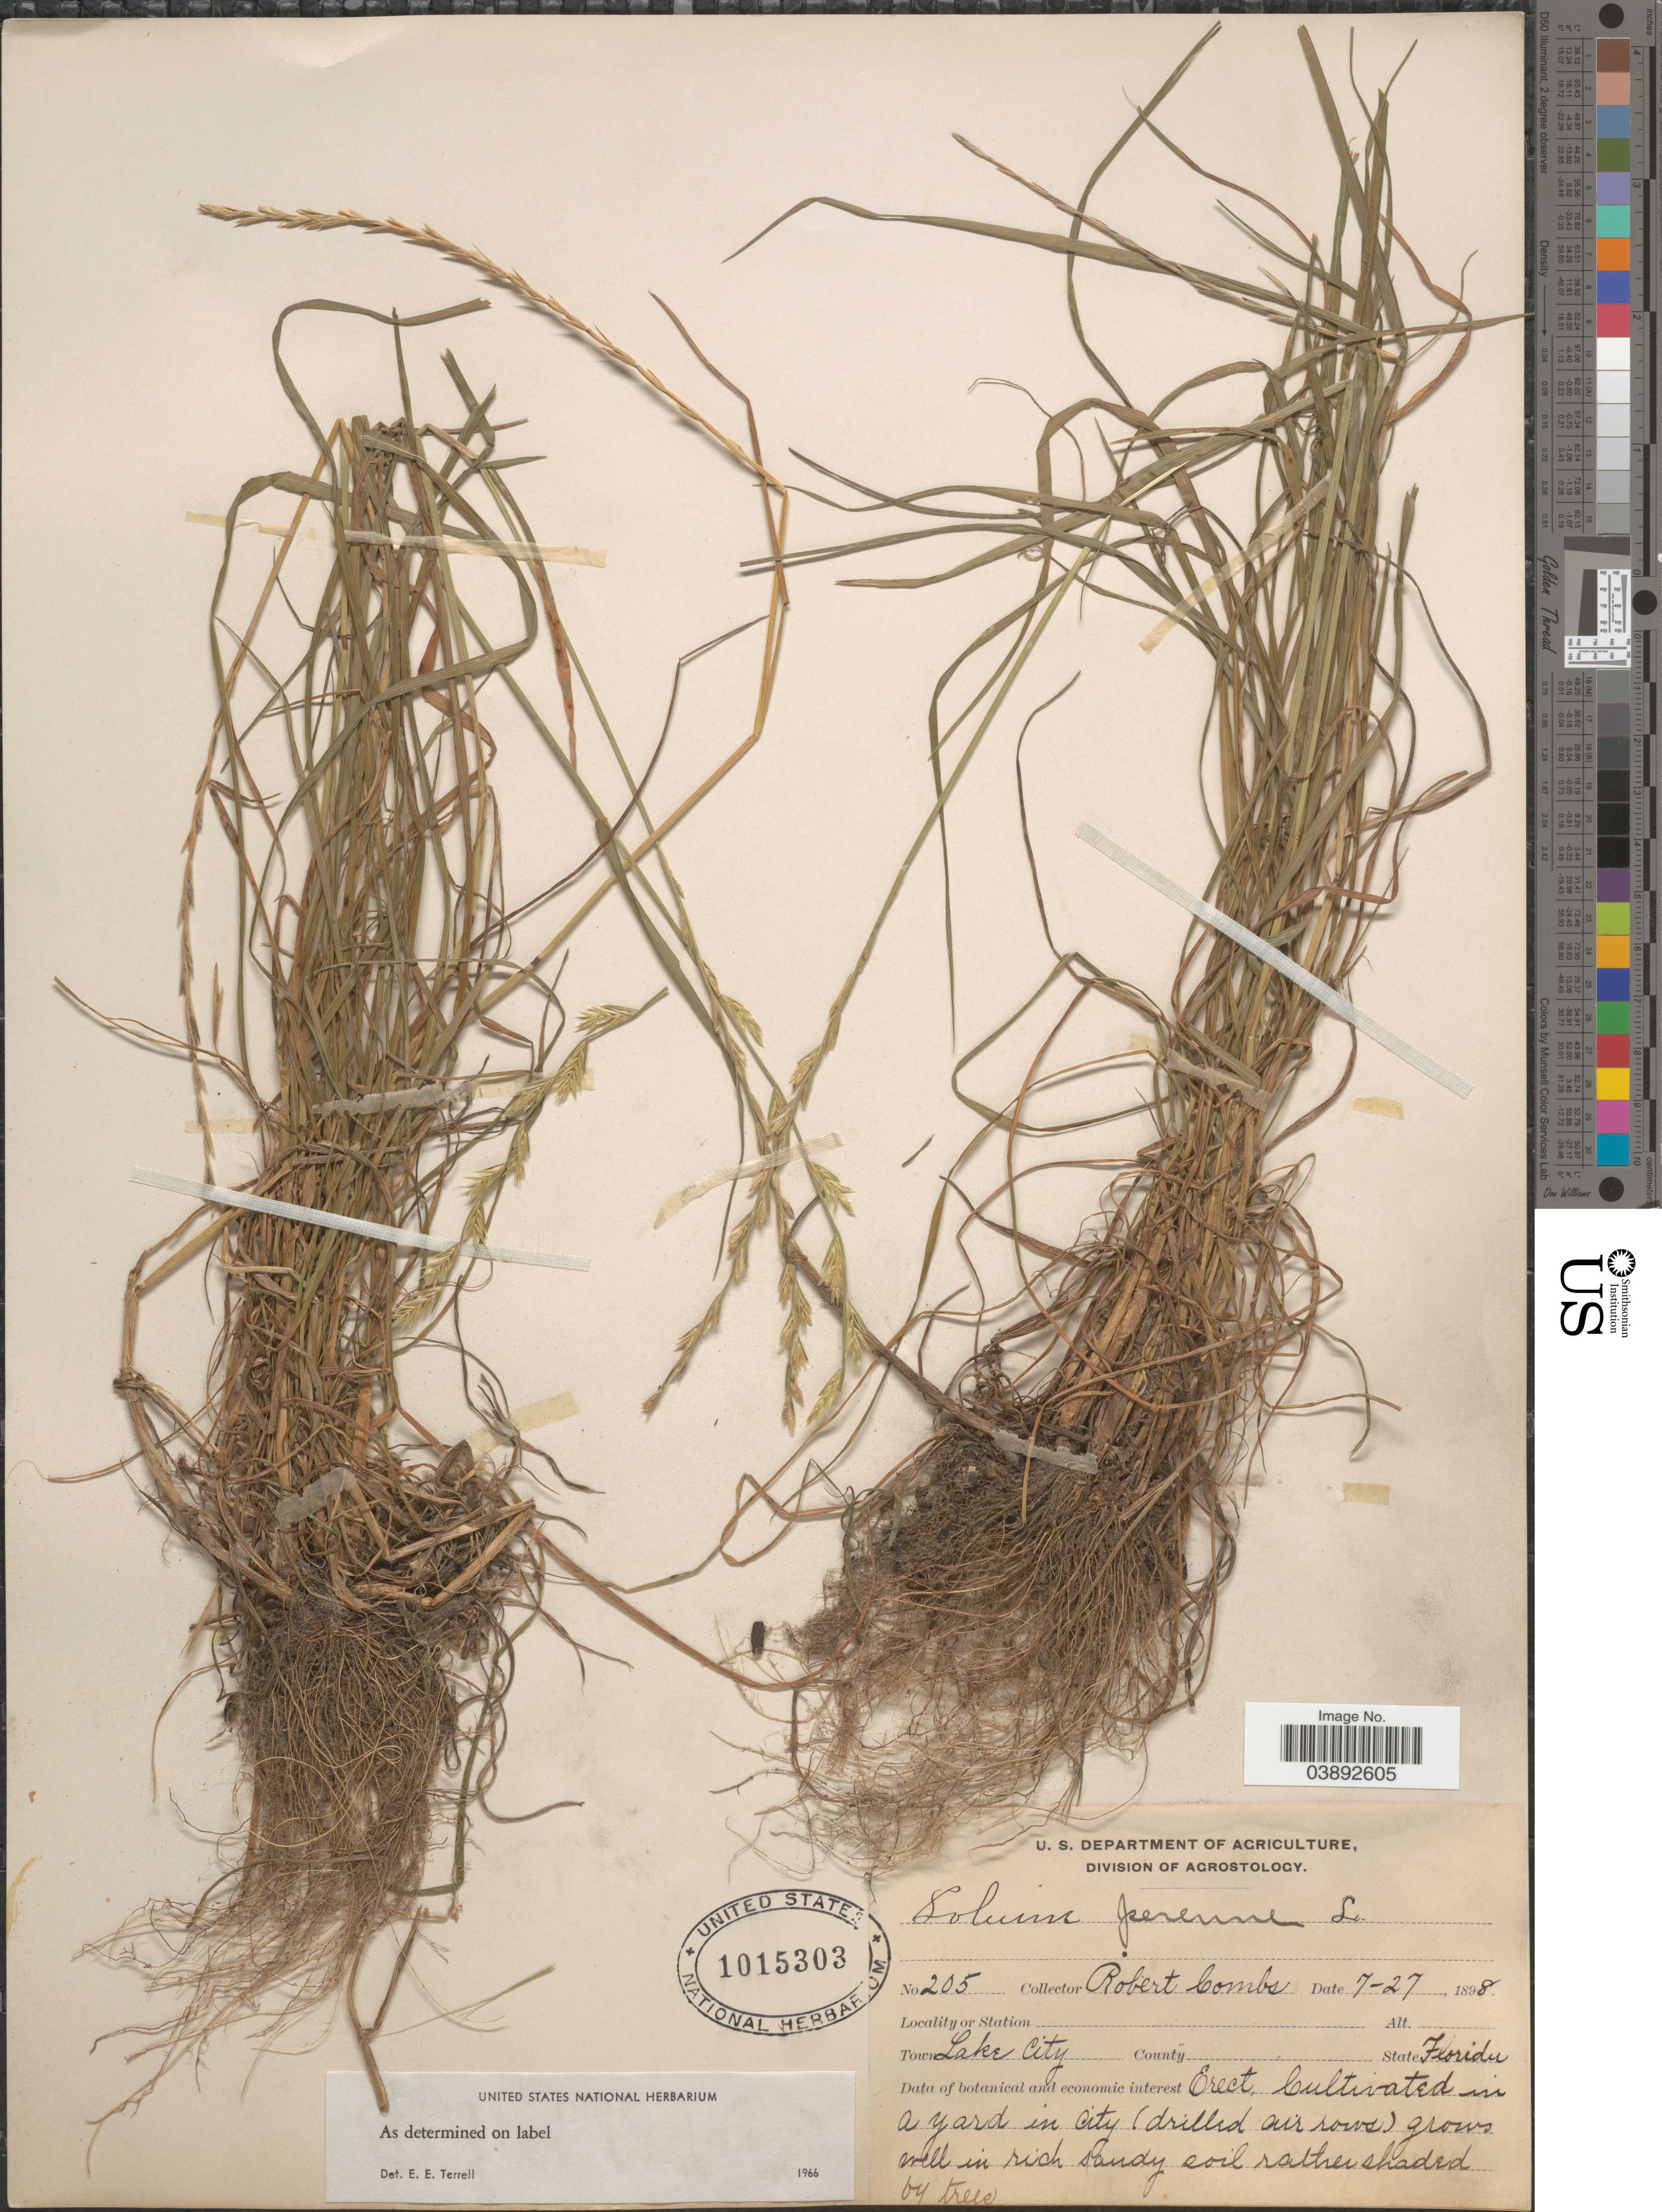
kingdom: Plantae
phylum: Tracheophyta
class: Liliopsida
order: Poales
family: Poaceae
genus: Lolium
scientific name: Lolium perenne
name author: L.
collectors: R. Combs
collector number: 205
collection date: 1898-07-27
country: United States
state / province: Florida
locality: Lake City.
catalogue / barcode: US 1015303